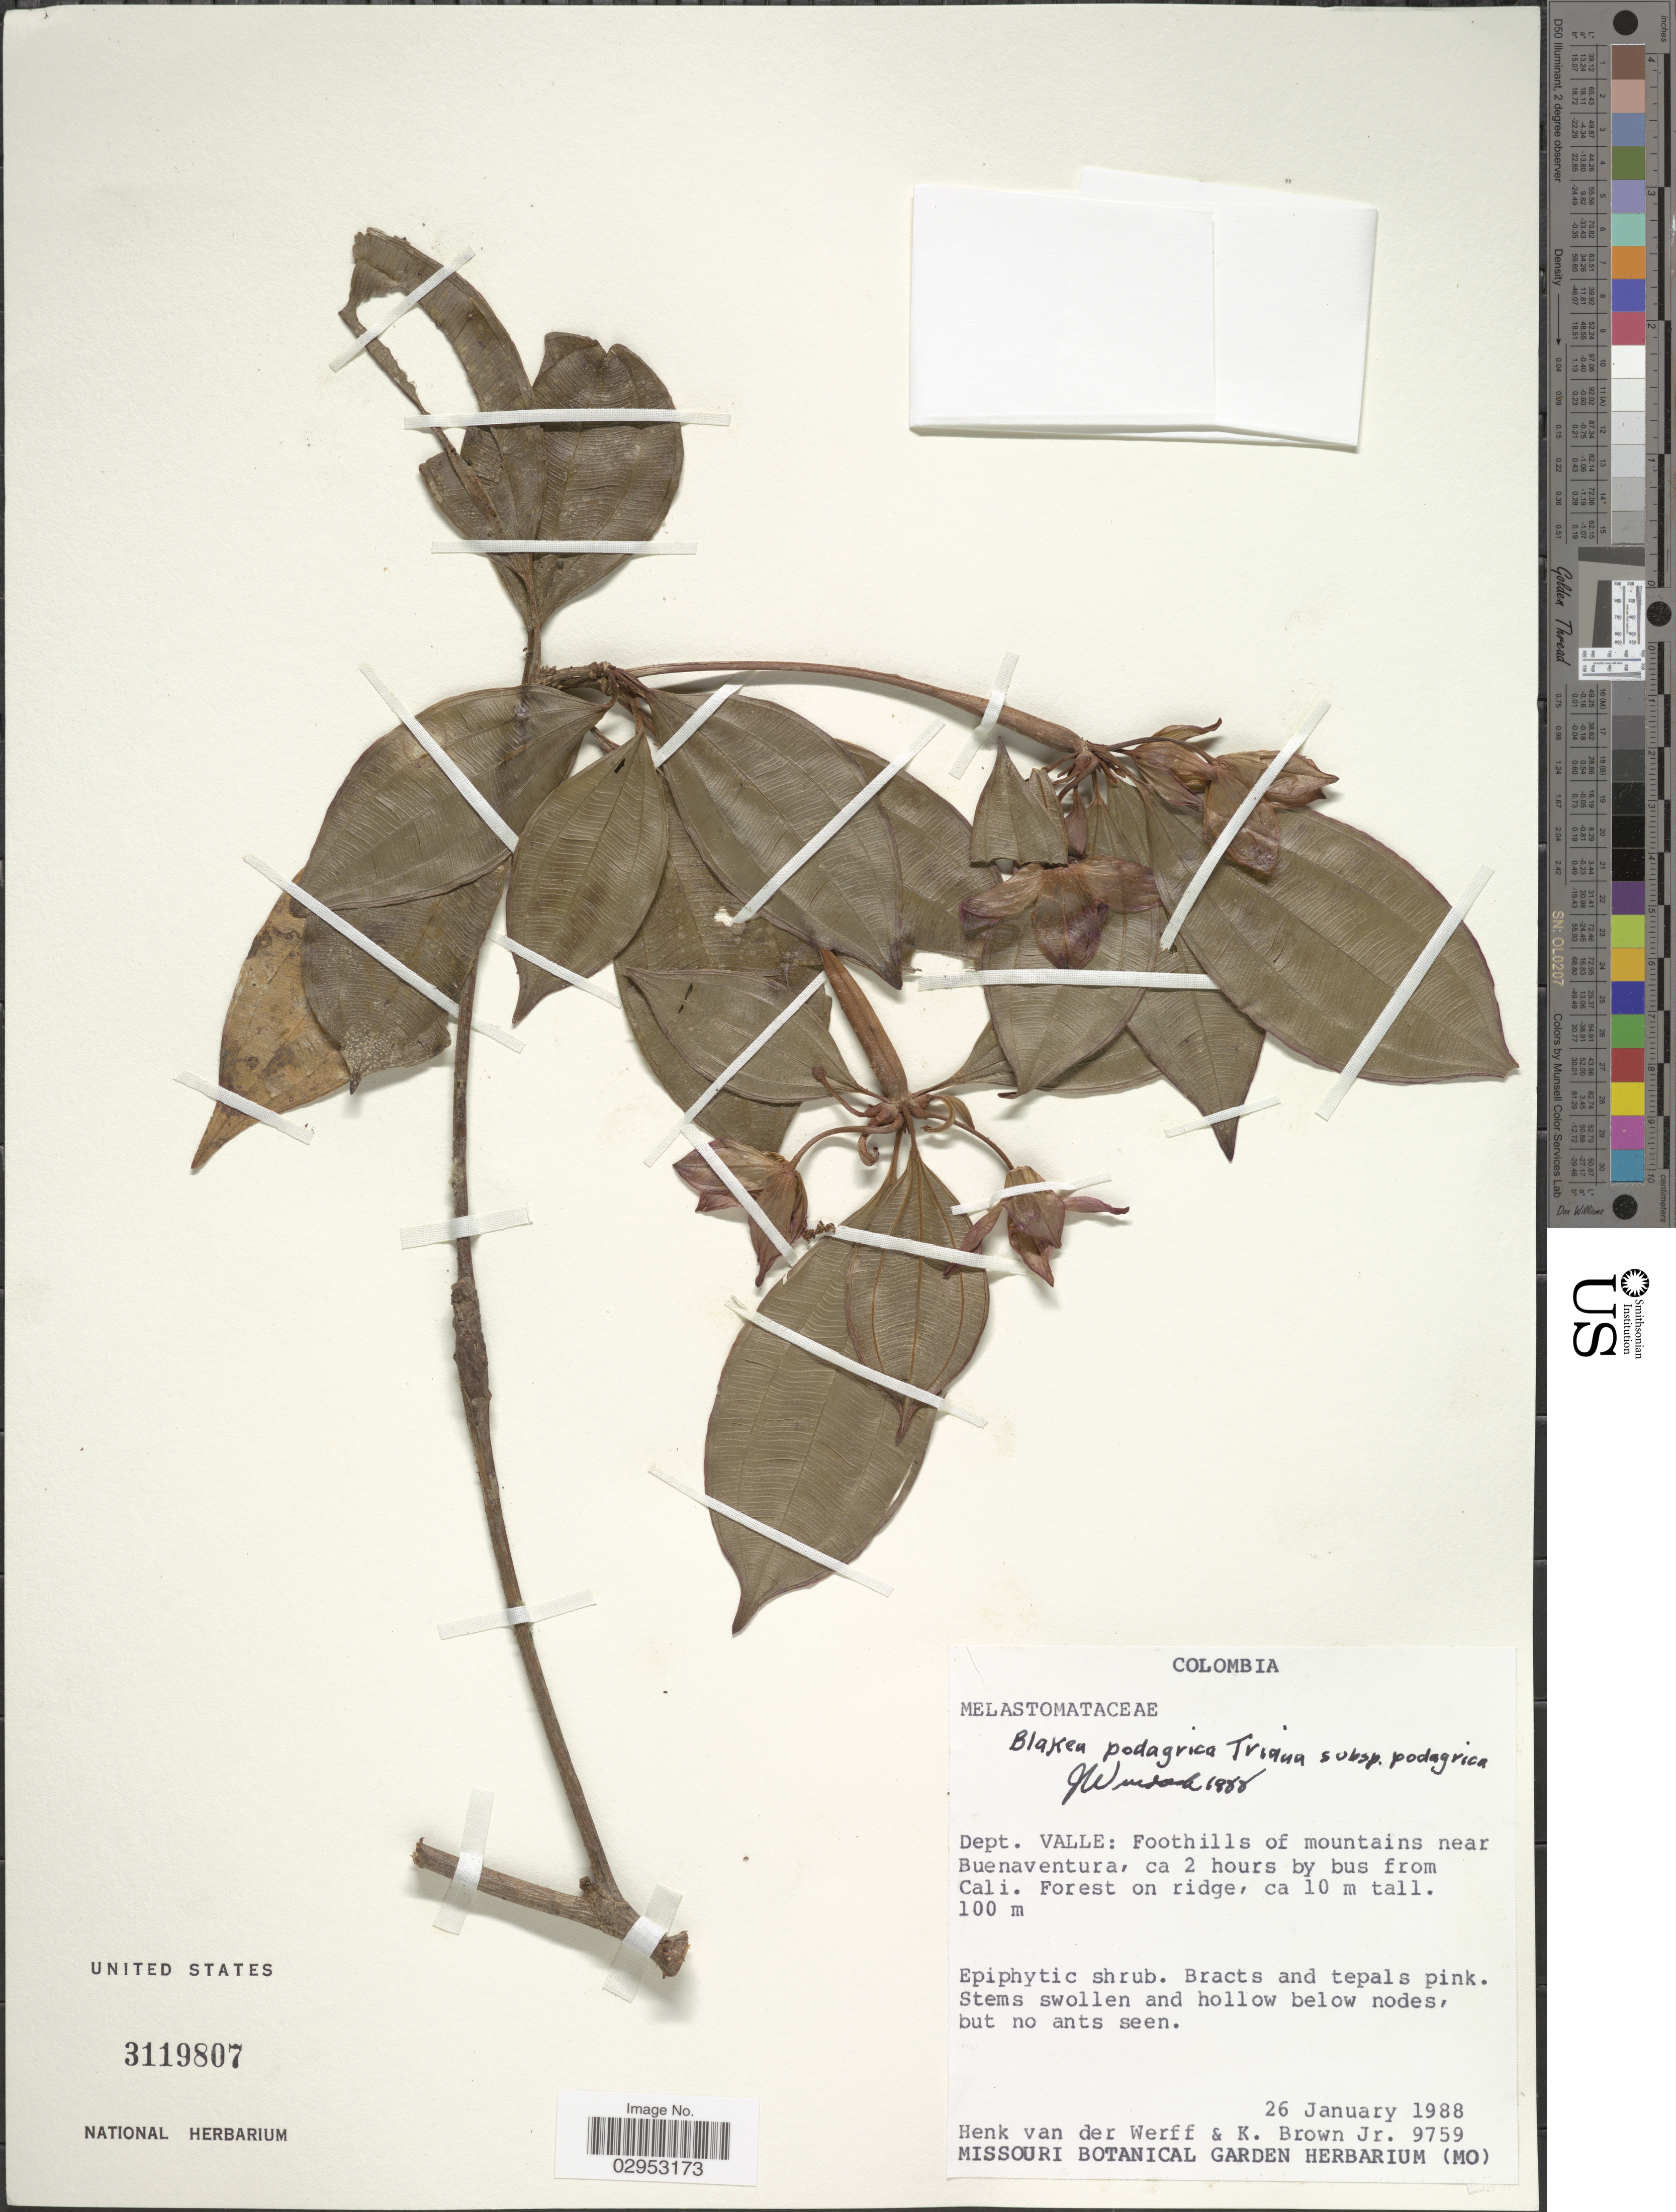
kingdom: Plantae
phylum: Tracheophyta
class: Magnoliopsida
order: Myrtales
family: Melastomataceae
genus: Blakea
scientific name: Blakea podagrica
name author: Triana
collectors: H. van der Werff & K. Brown Jr.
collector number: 9759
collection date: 1988-01-26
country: Colombia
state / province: Valle del Cauca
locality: Dept. Valle: Foothills of mountains near Buenaventura, ca 2 hours by bus from Cali.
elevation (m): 100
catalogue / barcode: US 3119807